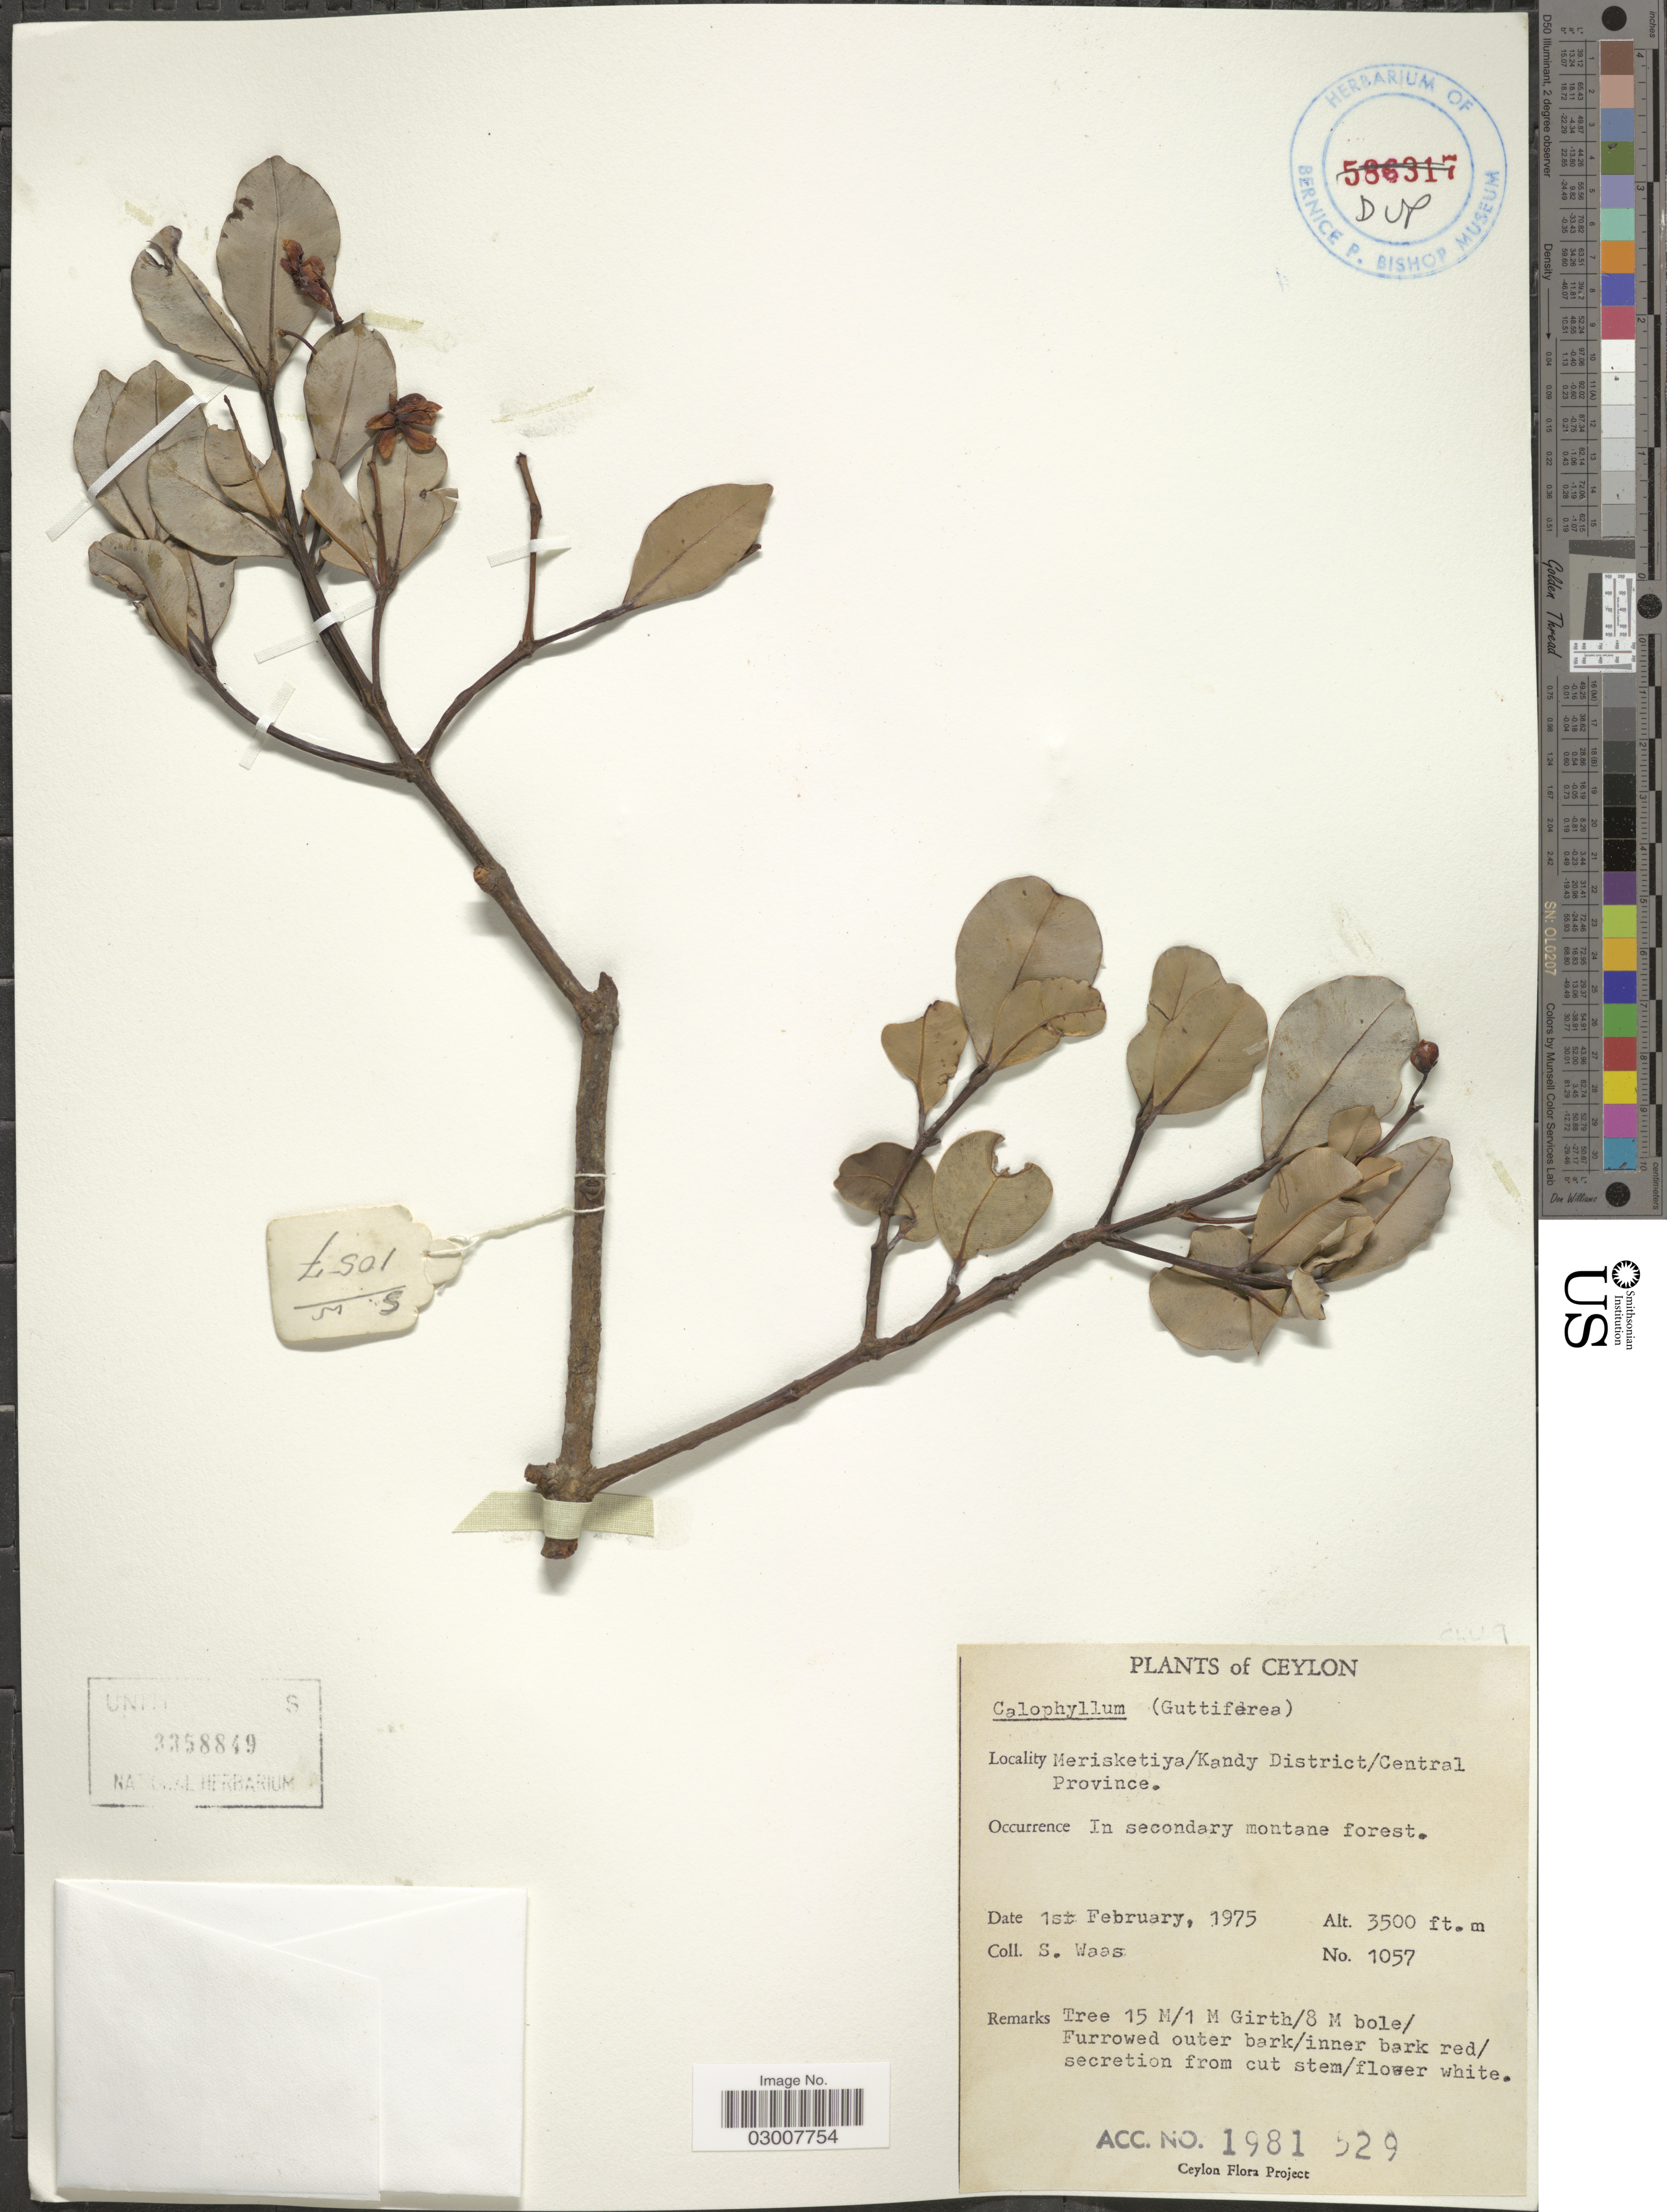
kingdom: Plantae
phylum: Tracheophyta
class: Magnoliopsida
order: Malpighiales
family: Calophyllaceae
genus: Calophyllum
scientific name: Calophyllum trapezifolium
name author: Thwaites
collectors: S. Waas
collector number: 1057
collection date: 1975-02-01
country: Sri Lanka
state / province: Central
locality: Ceylon. Merisketiya/Kandy District.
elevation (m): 1067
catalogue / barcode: US 3358849